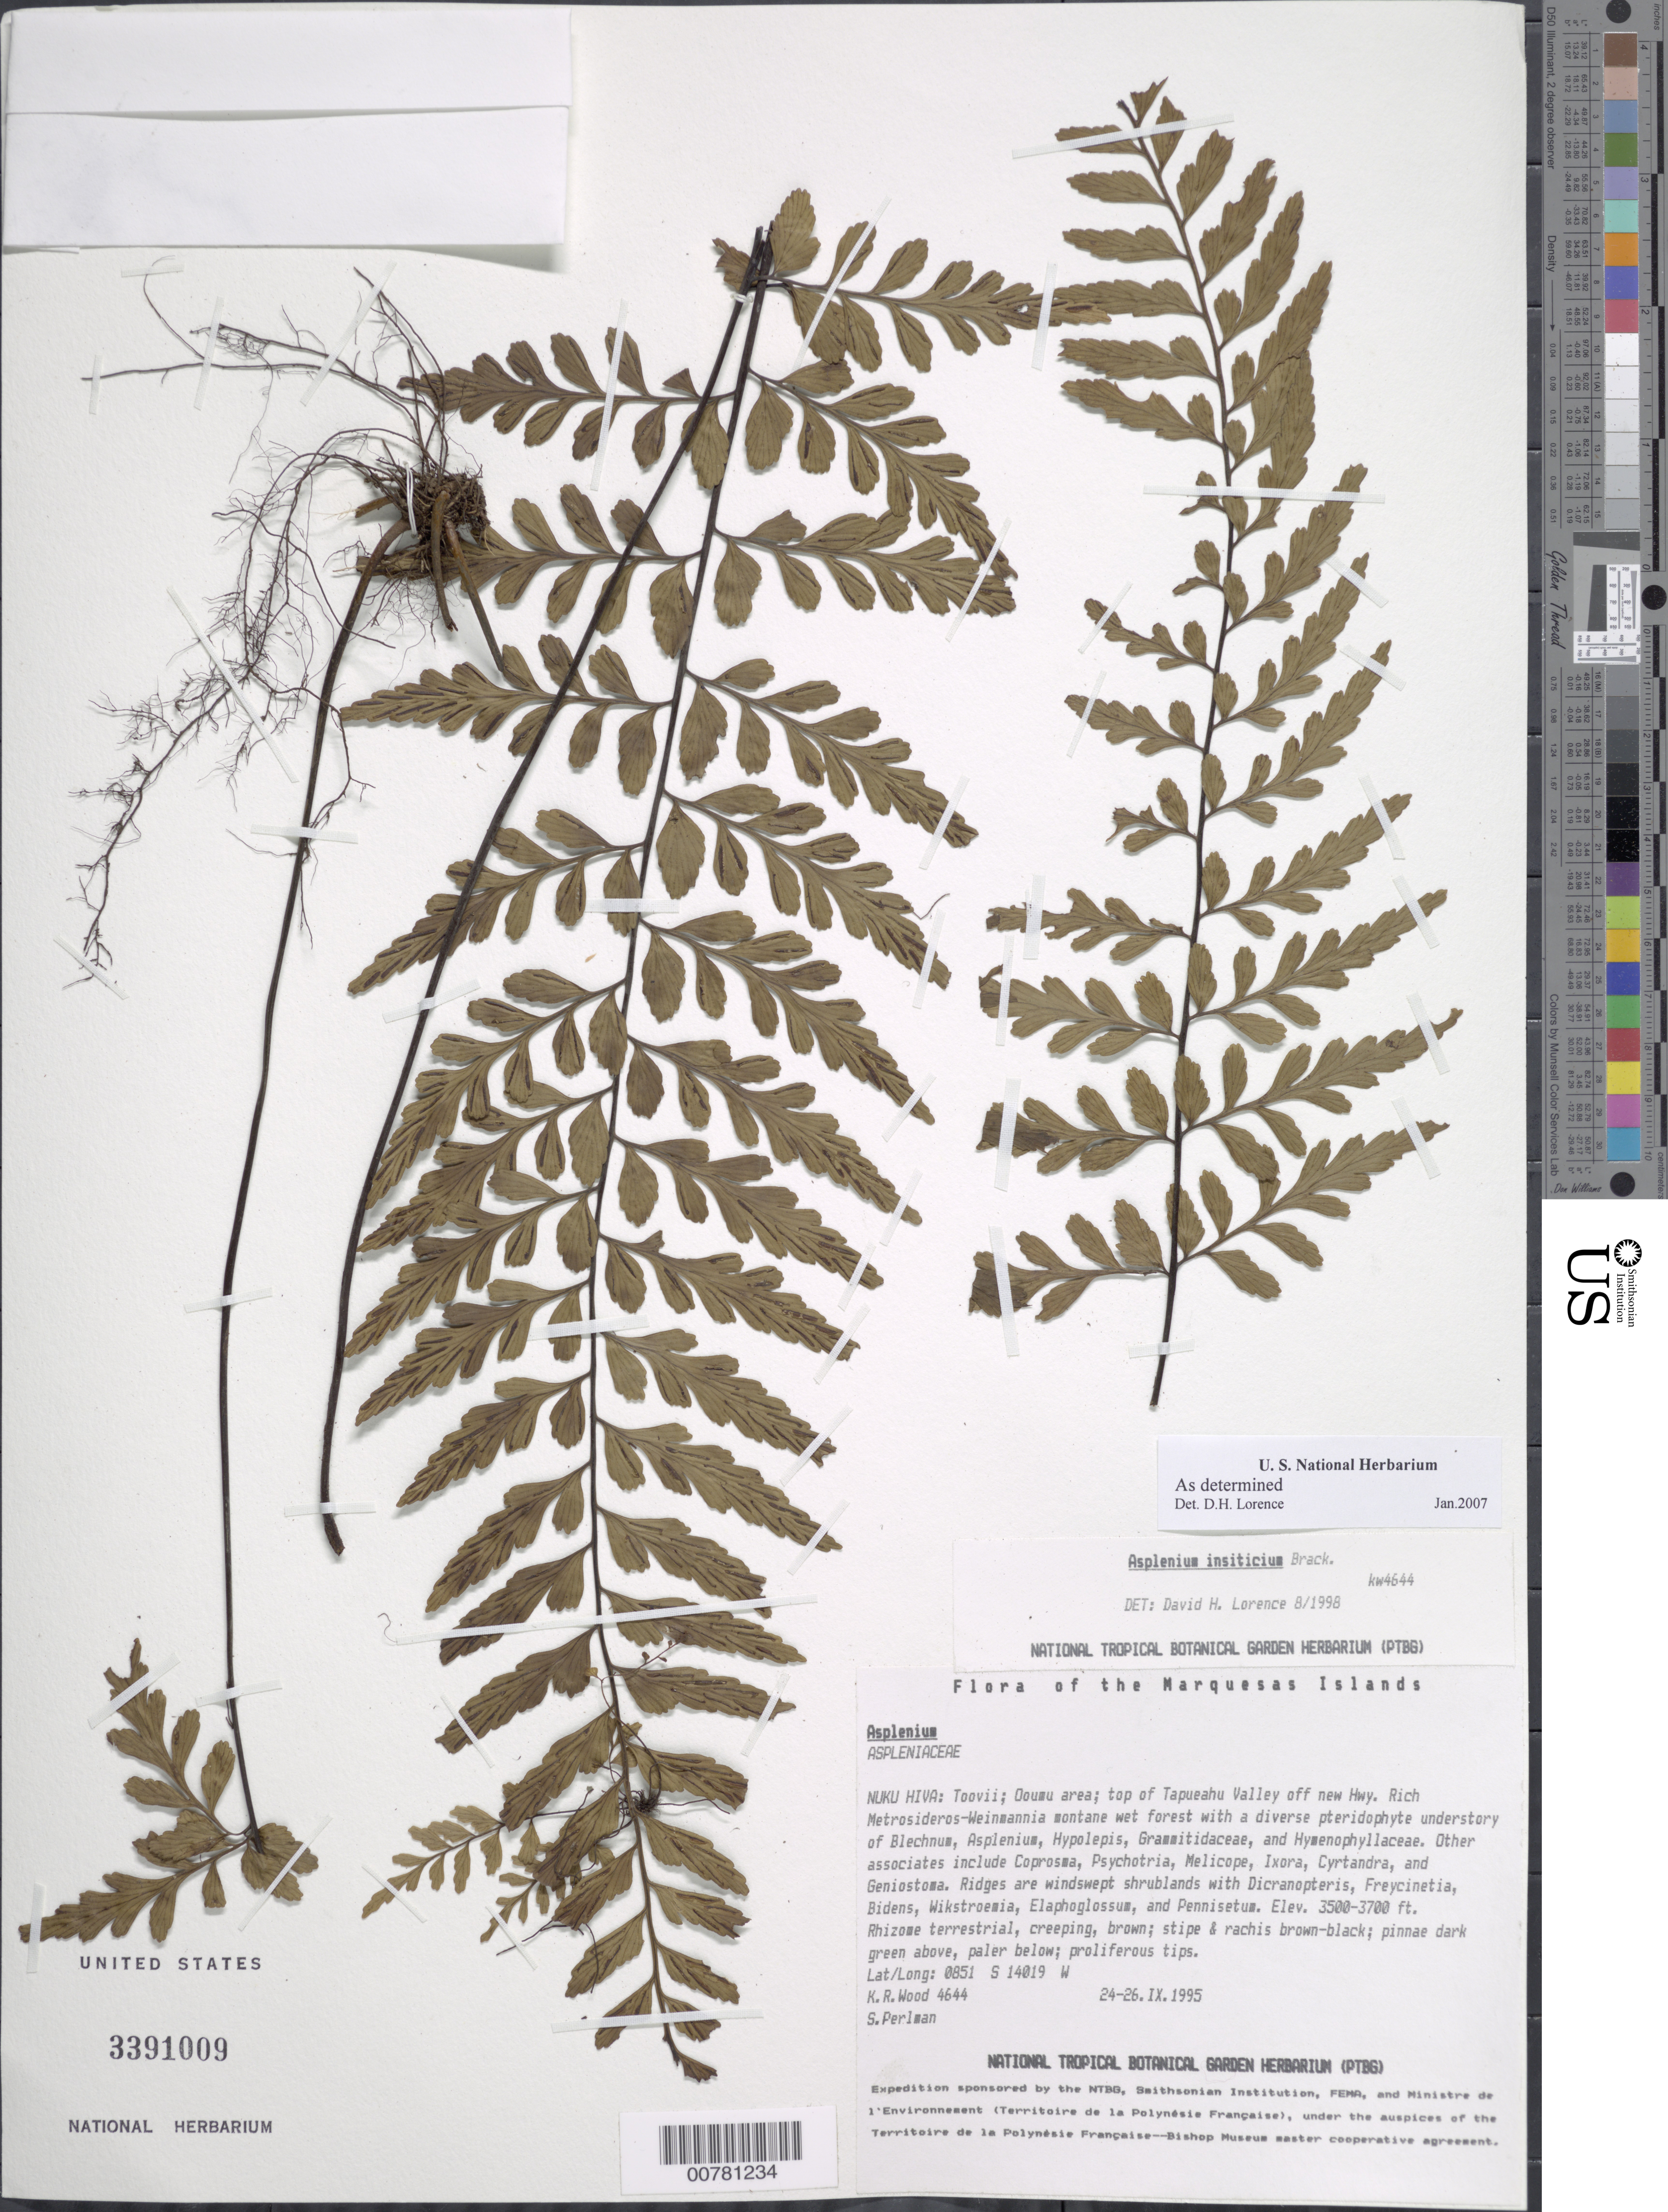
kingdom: Plantae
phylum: Tracheophyta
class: Polypodiopsida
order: Polypodiales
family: Aspleniaceae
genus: Asplenium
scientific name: Asplenium insiticium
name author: Brack. in Wilkes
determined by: Lorence, David H., (PTBG), National Tropical Botanical Garden (UNITED STATES)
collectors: K. R. Wood & S. P. Perlman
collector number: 4644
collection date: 1995-09-24/1995-09-26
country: French Polynesia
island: Nuku Hiva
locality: Toovii, Ooumu area, top of Tapueahu Valley off new hwy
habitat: Rich Metrosideros - Weinmannia montane wet forests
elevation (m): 1067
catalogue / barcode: US 3391009